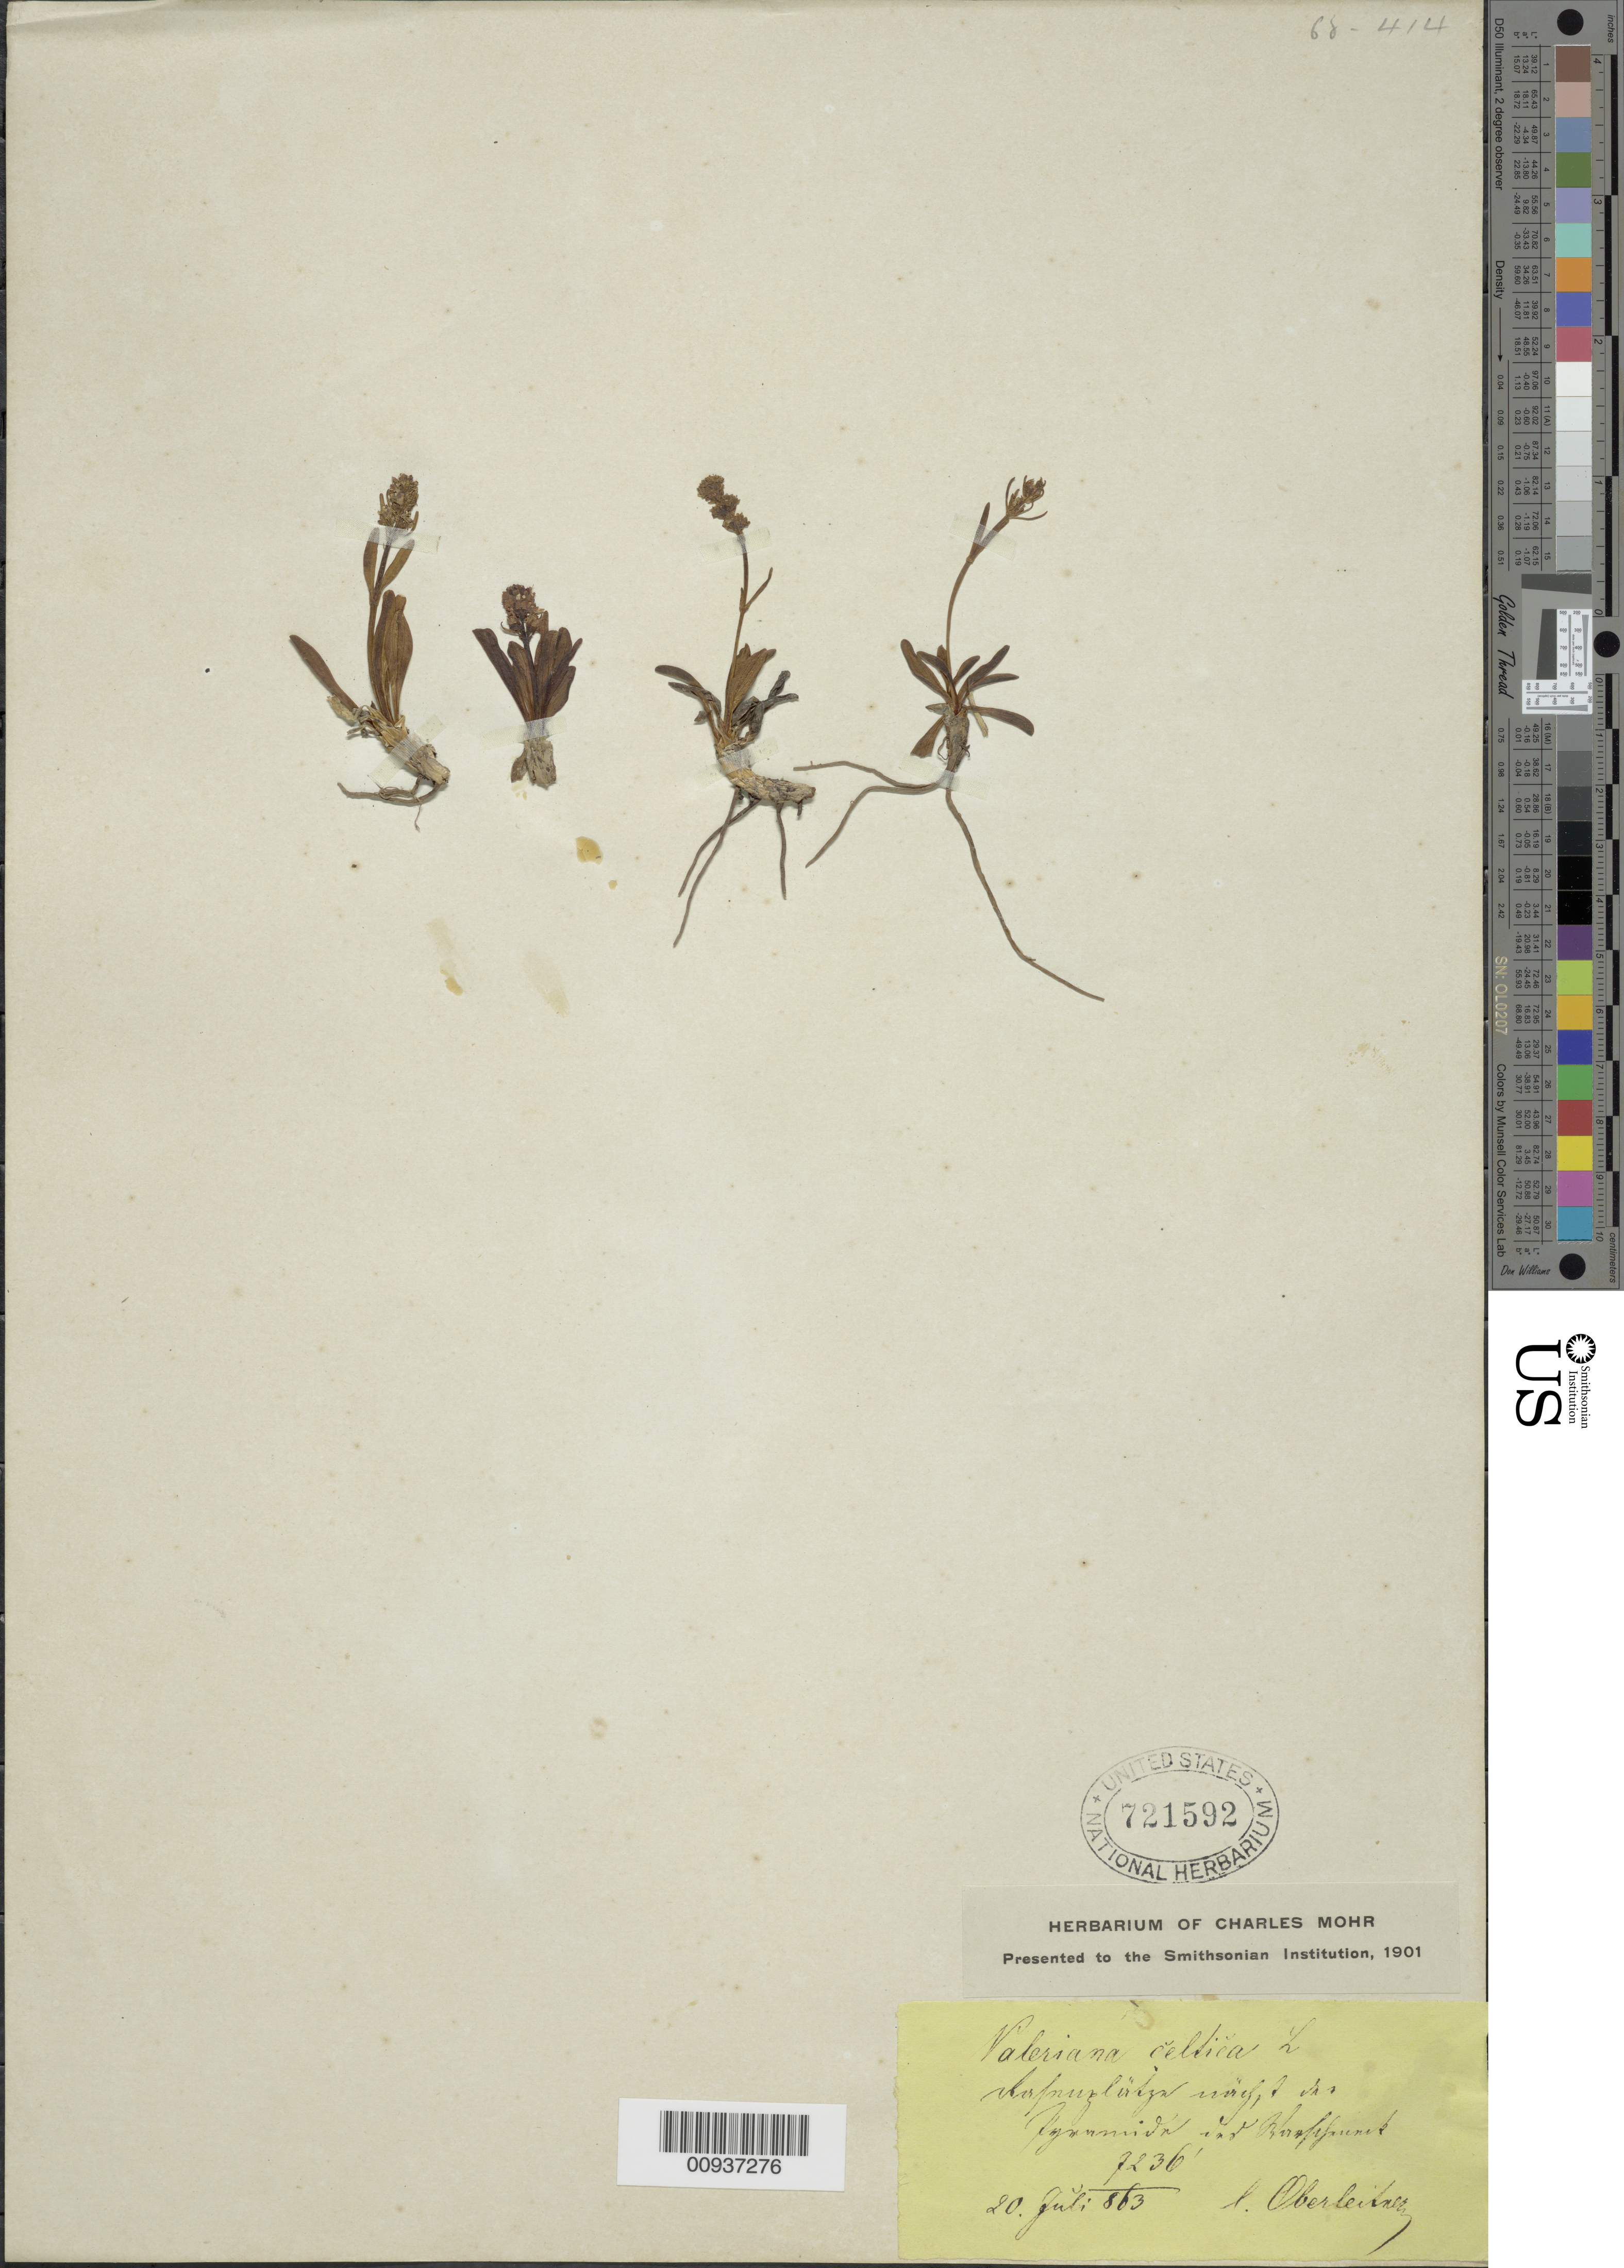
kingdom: Plantae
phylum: Tracheophyta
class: Magnoliopsida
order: Dipsacales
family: Caprifoliaceae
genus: Valeriana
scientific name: Valeriana celtica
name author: L.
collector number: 7236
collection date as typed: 20 Jul 1863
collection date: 1863-07-20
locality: card locality information illegible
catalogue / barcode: US 721592